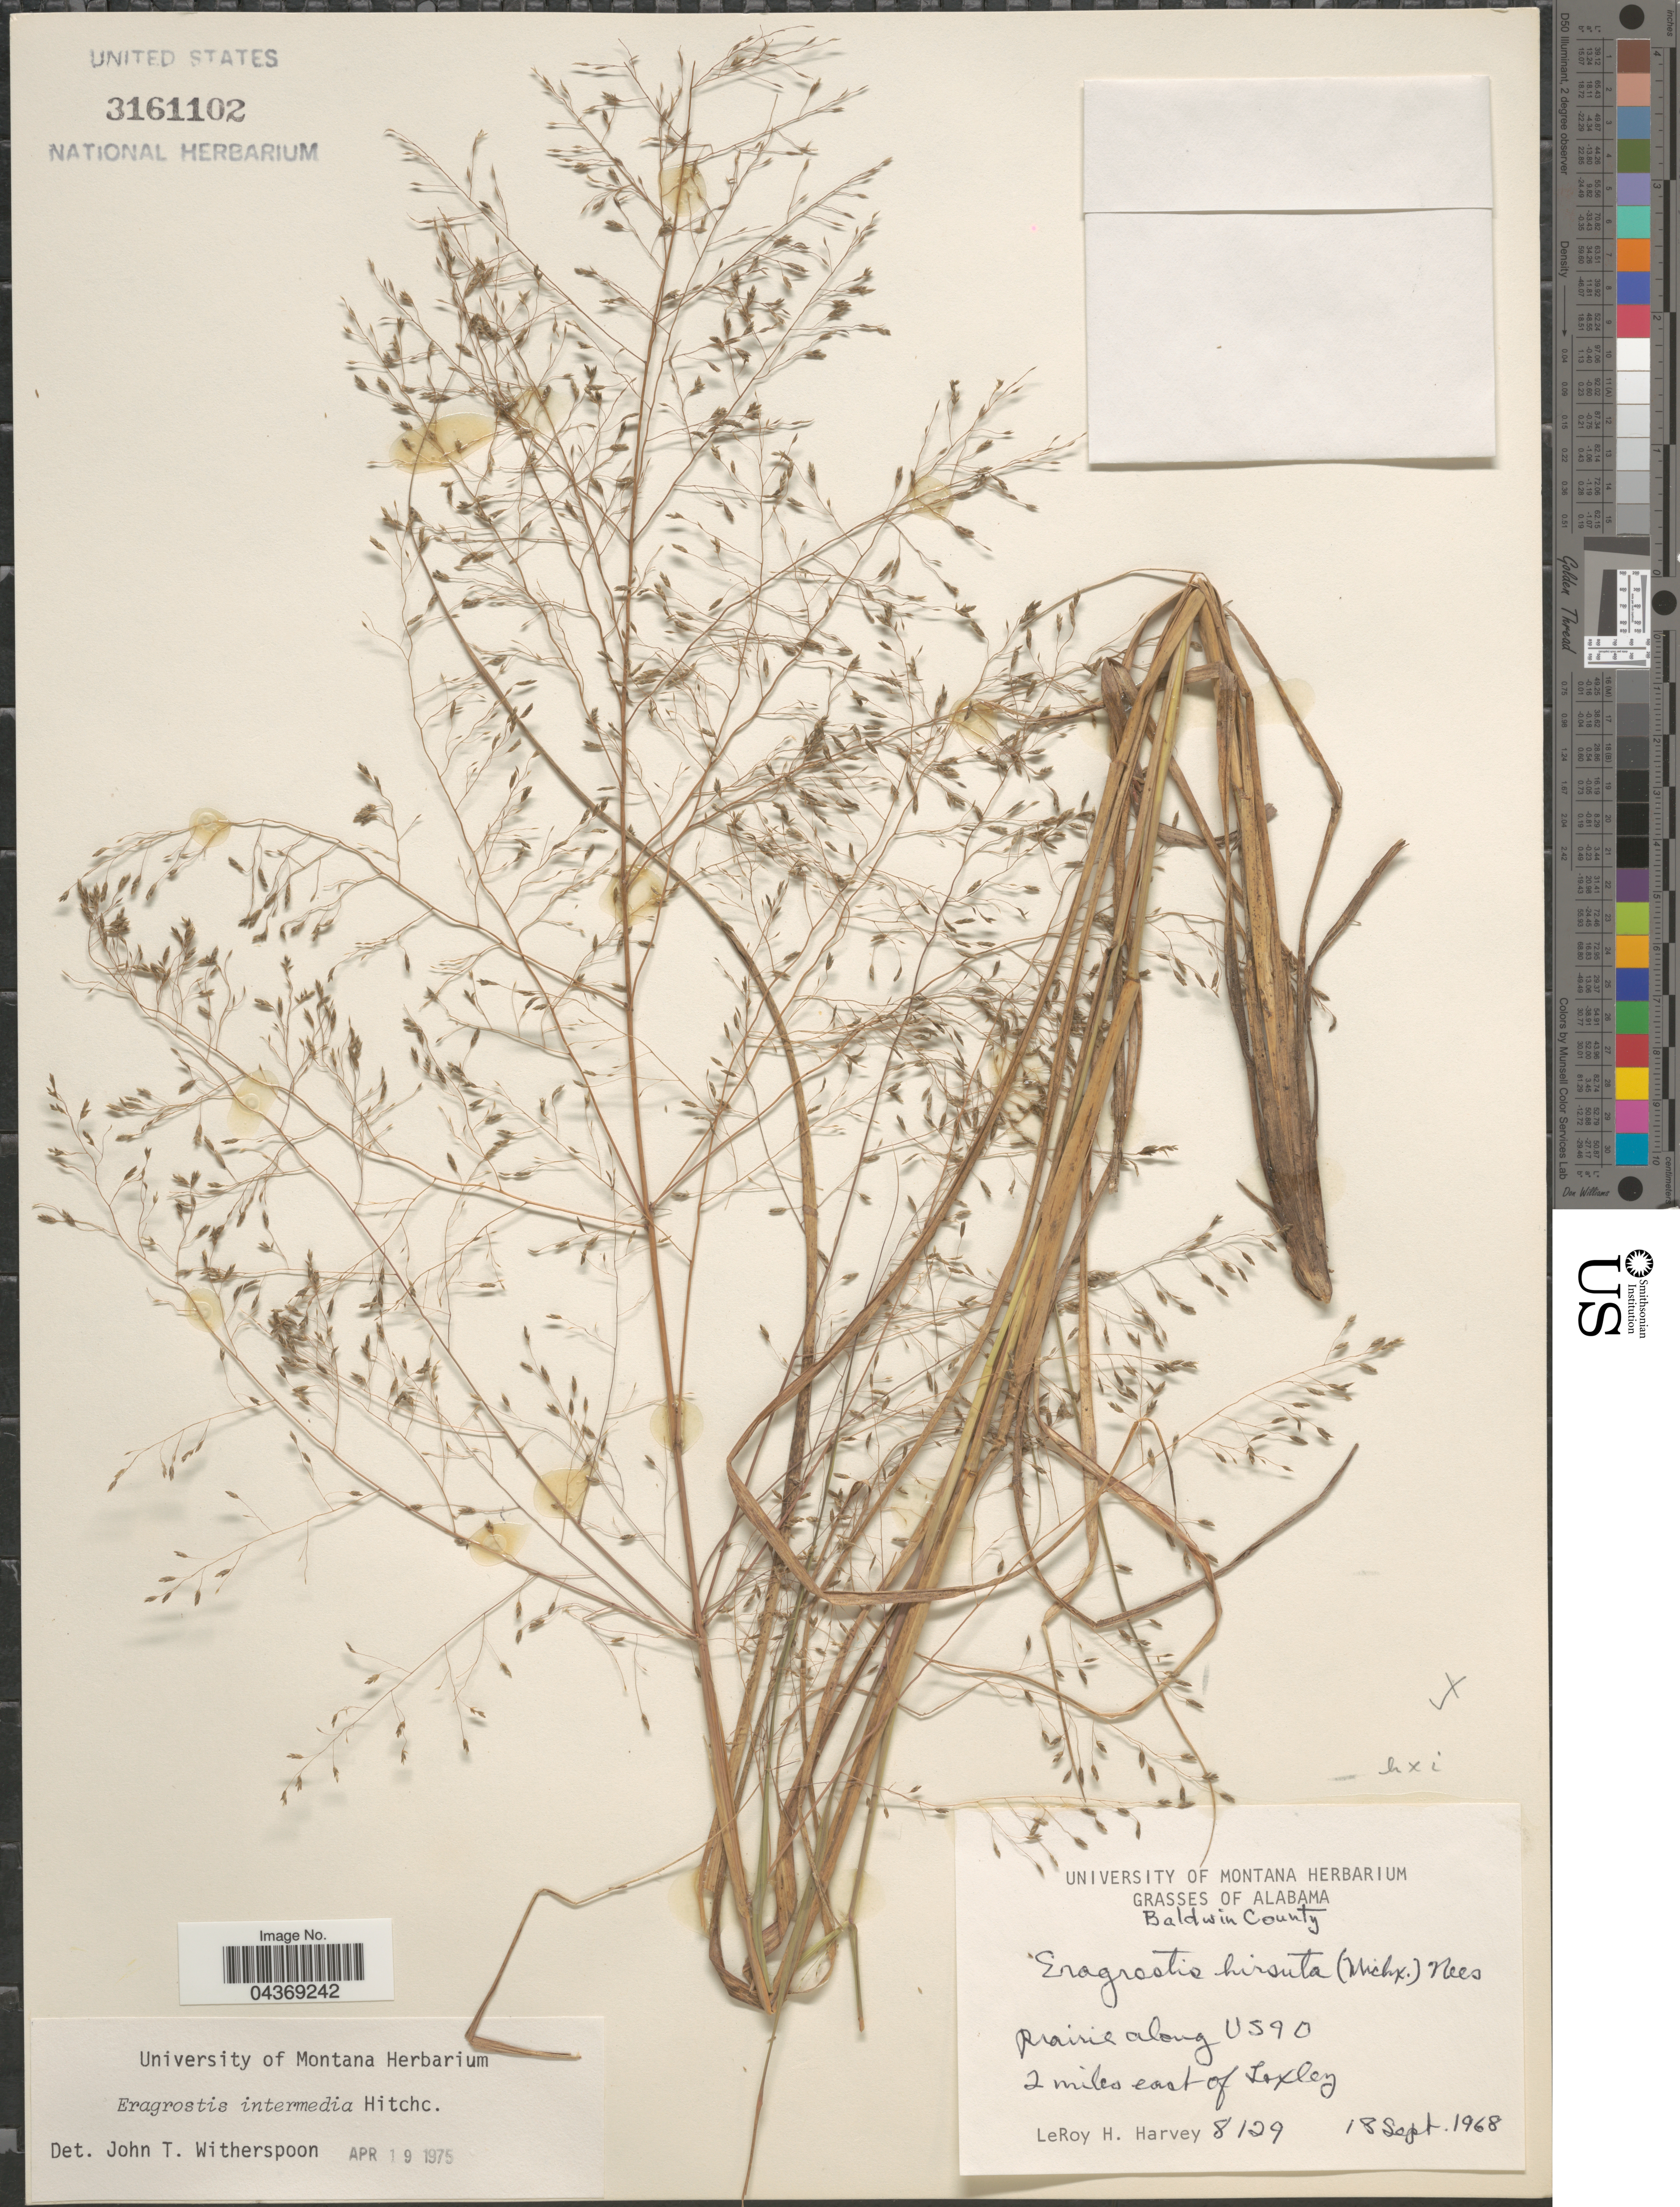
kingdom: Plantae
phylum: Tracheophyta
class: Liliopsida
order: Poales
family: Poaceae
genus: Eragrostis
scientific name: Eragrostis intermedia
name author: Hitchc.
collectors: L. H. Harvey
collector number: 8129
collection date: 1968-09-18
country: United States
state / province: Alabama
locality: Baldwin County. Prairie along US90. 2 miles east of Loxley.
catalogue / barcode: US 3161102